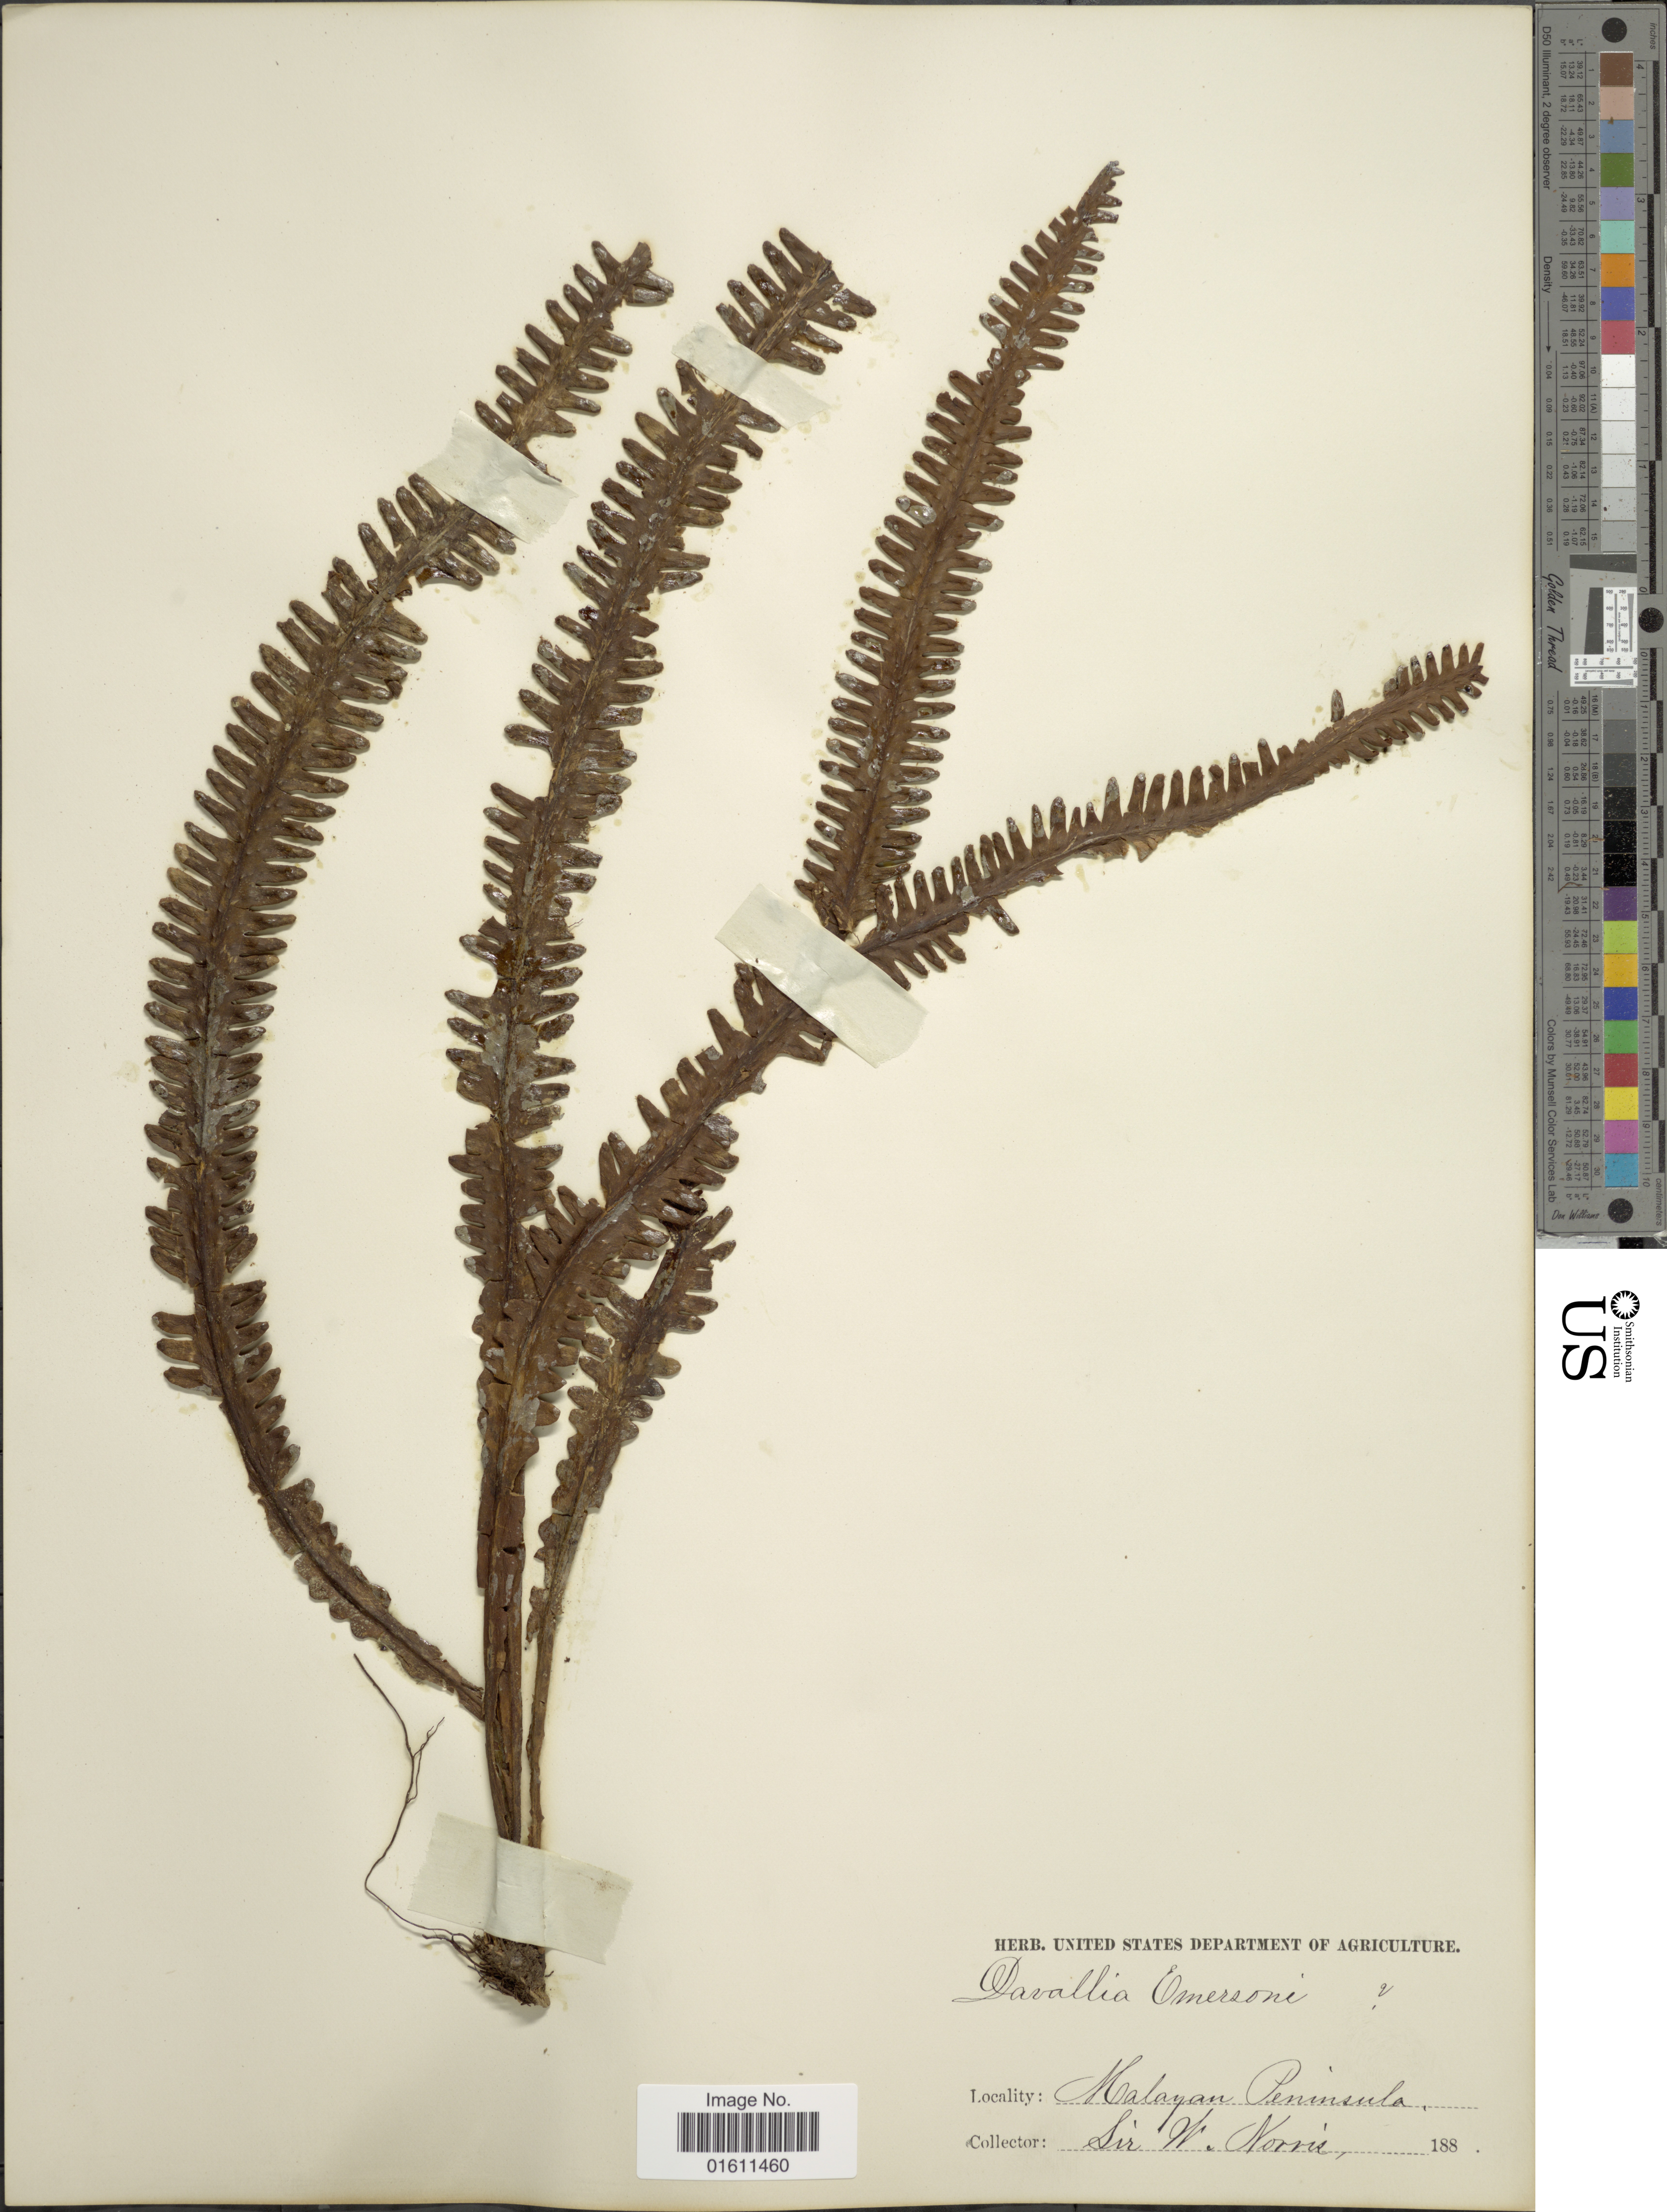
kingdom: Plantae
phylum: Tracheophyta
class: Polypodiopsida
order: Polypodiales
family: Polypodiaceae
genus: Prosaptia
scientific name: Prosaptia emersonii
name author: (Hook. & Grev.) C. Presl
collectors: W. Norris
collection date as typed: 188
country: Malaysia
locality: Malayan Peninsula.